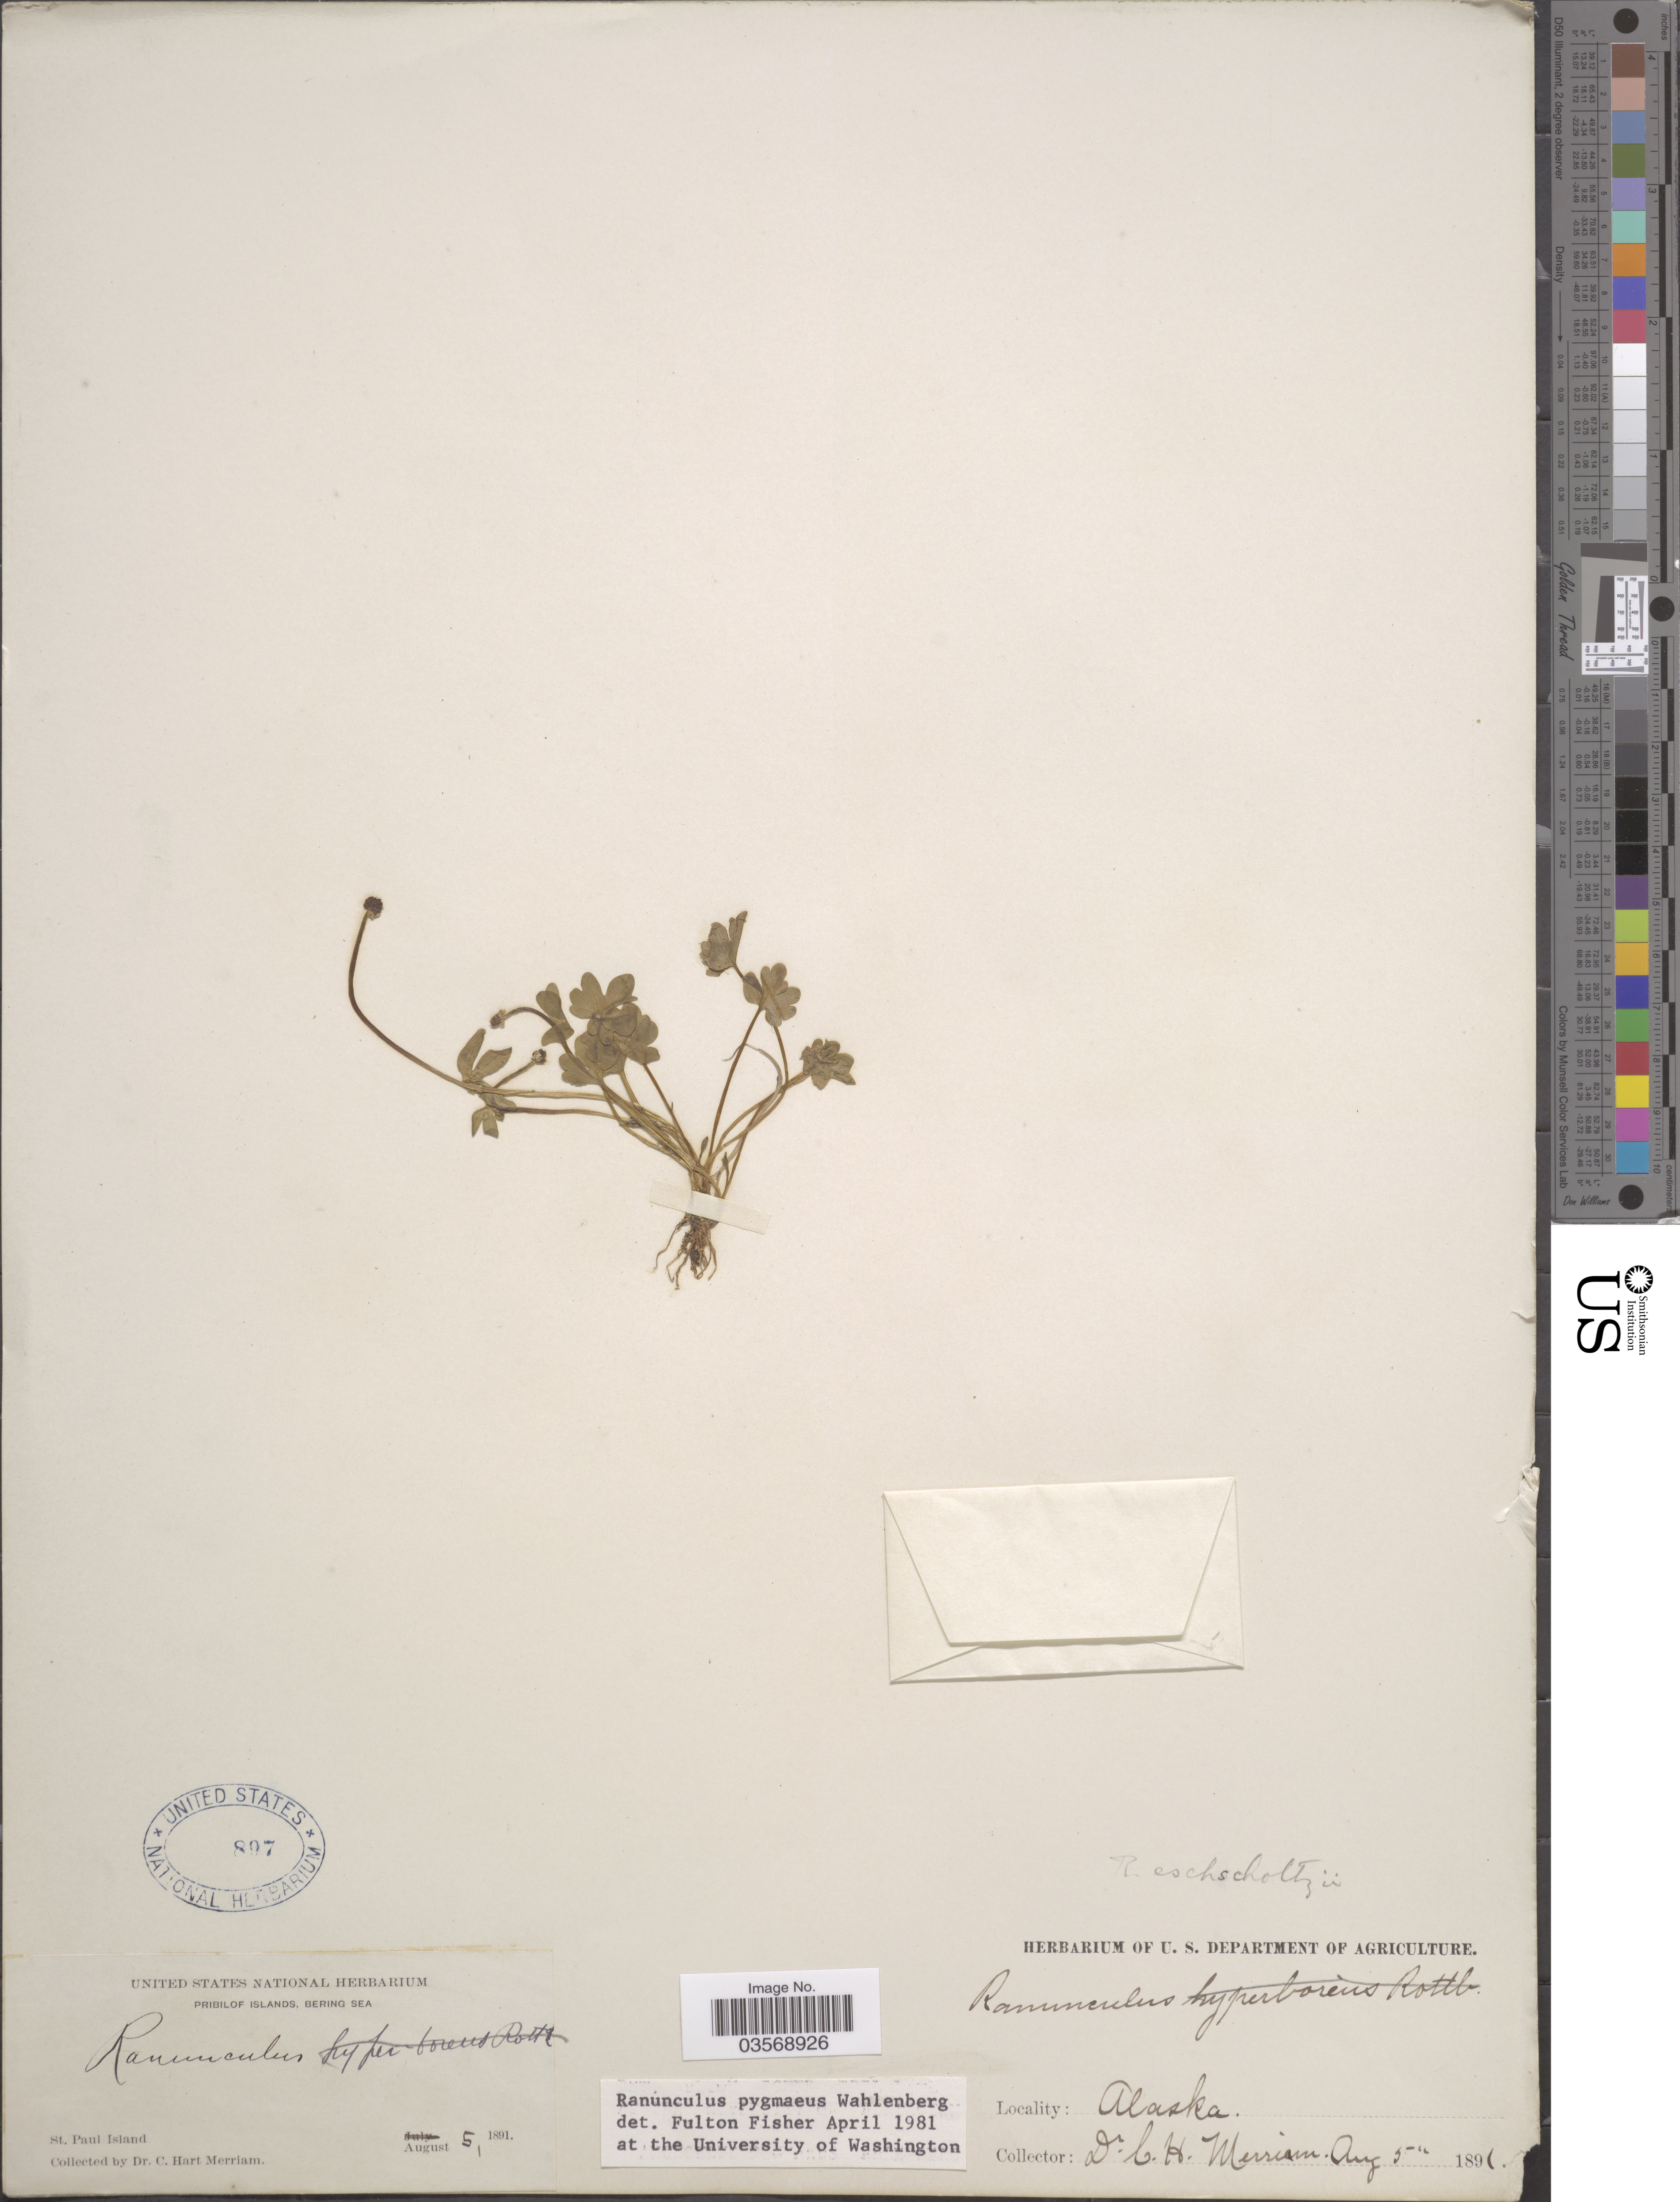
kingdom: Plantae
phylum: Tracheophyta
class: Magnoliopsida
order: Ranunculales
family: Ranunculaceae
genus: Ranunculus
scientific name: Ranunculus pygmaeus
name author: Wahlenb.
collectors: C. Merriam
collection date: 1891-08-05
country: United States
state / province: Alaska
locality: St. Paul Island.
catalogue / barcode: US 897